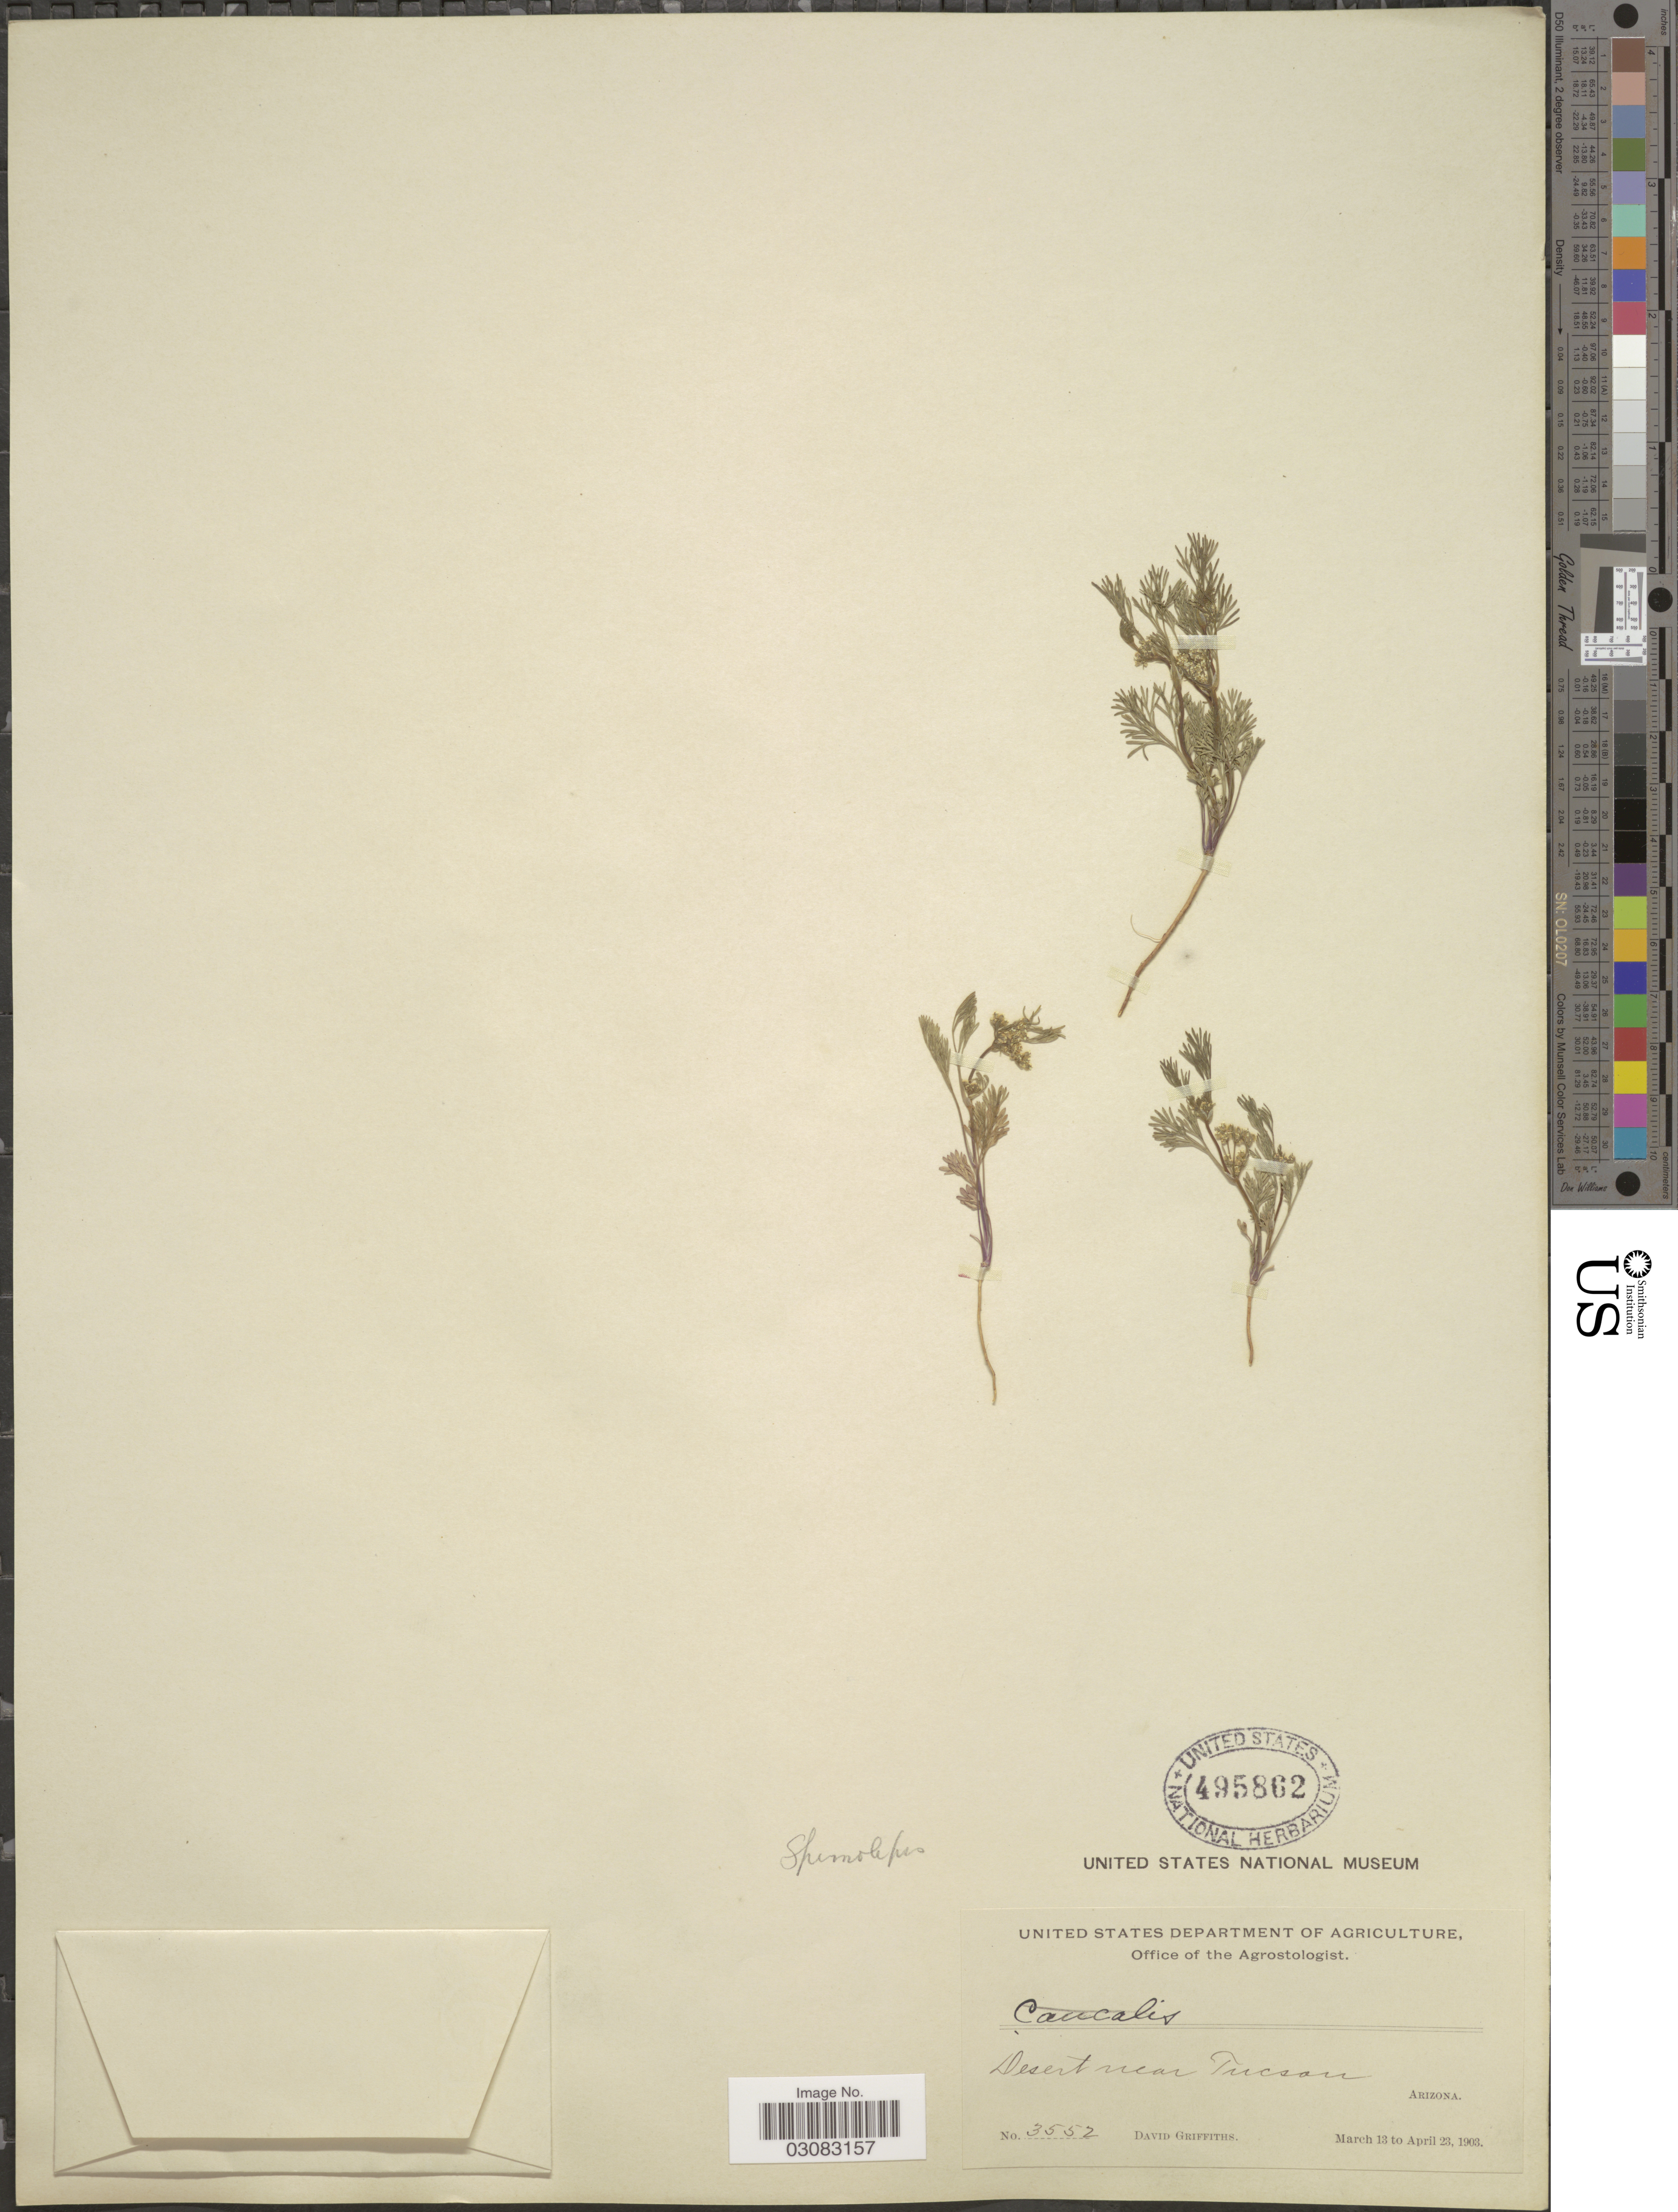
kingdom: Plantae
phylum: Tracheophyta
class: Magnoliopsida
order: Apiales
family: Apiaceae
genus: Spermolepis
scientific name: Spermolepis echinata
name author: (Nutt. ex DC.) A. Heller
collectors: D. Griffiths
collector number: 3552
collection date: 1903-03-13/1903-04-23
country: United States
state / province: Arizona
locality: Desert near Tucson.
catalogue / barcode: US 495862